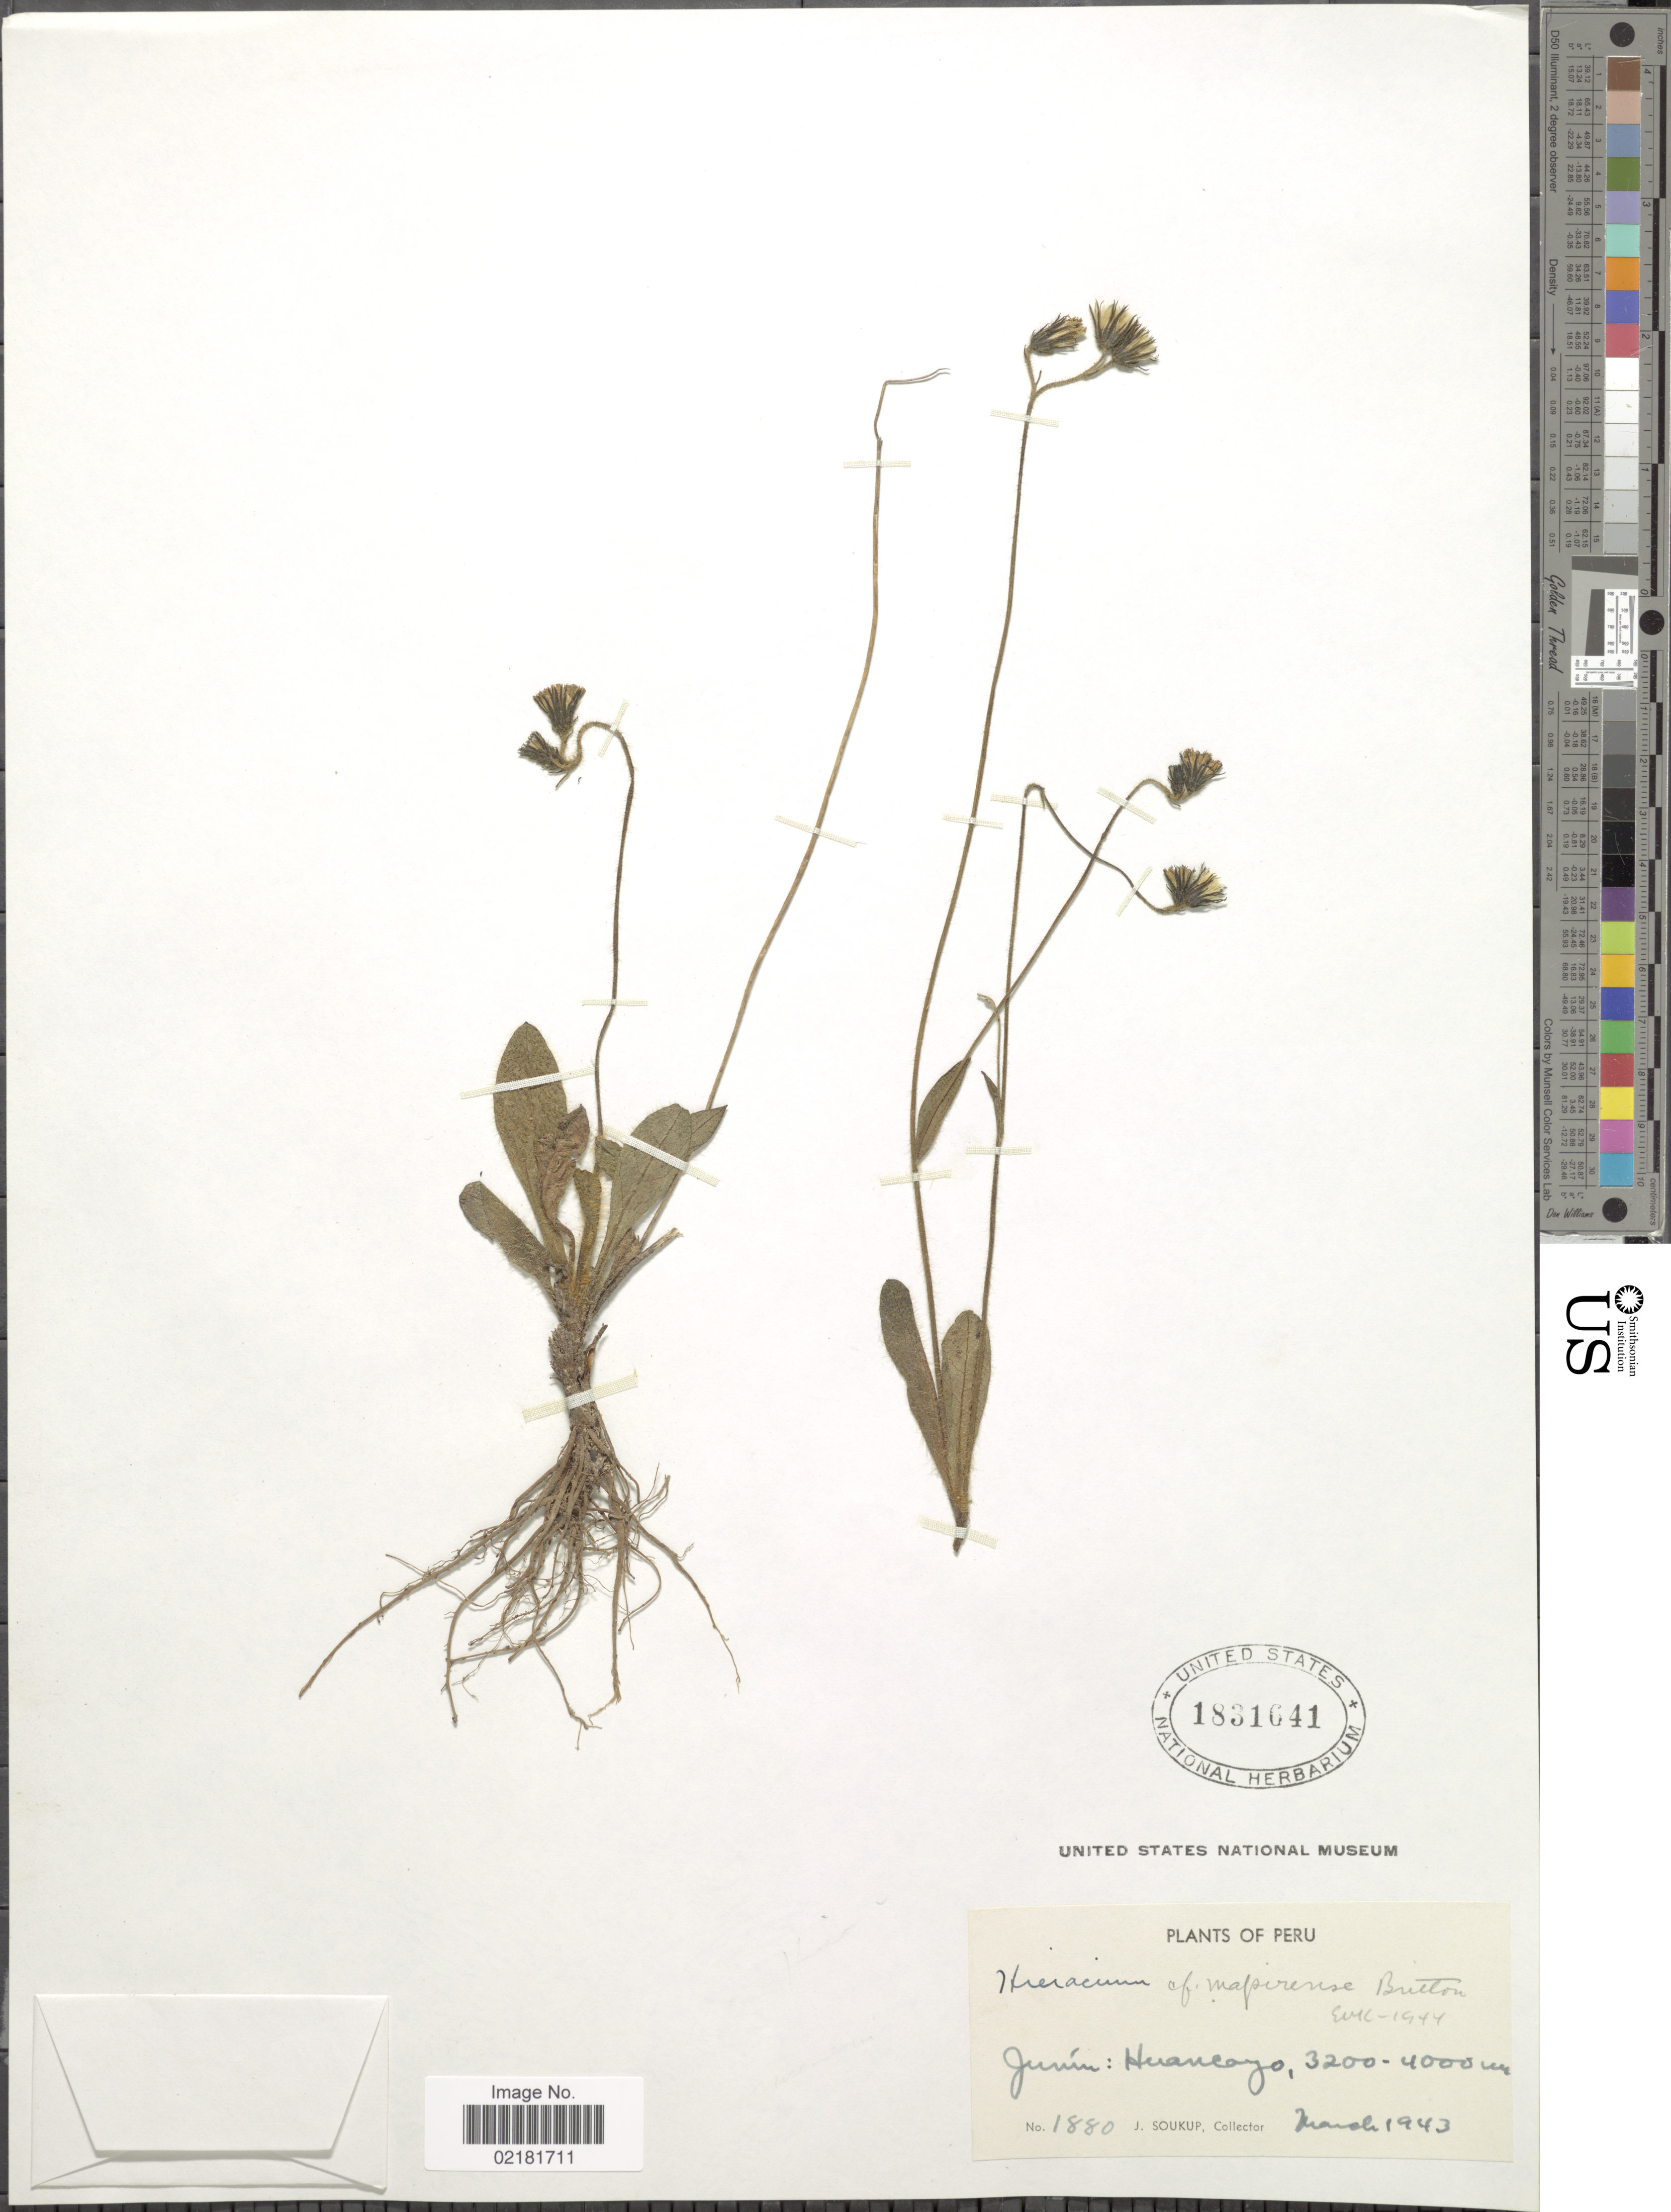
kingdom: Plantae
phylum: Tracheophyta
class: Magnoliopsida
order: Asterales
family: Asteraceae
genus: Hieracium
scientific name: Hieracium mapirense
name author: Britton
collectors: J. Soukup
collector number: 1880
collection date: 1943-03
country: Peru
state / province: Junín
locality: Huancayo.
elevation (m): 3200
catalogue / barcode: US 1831641